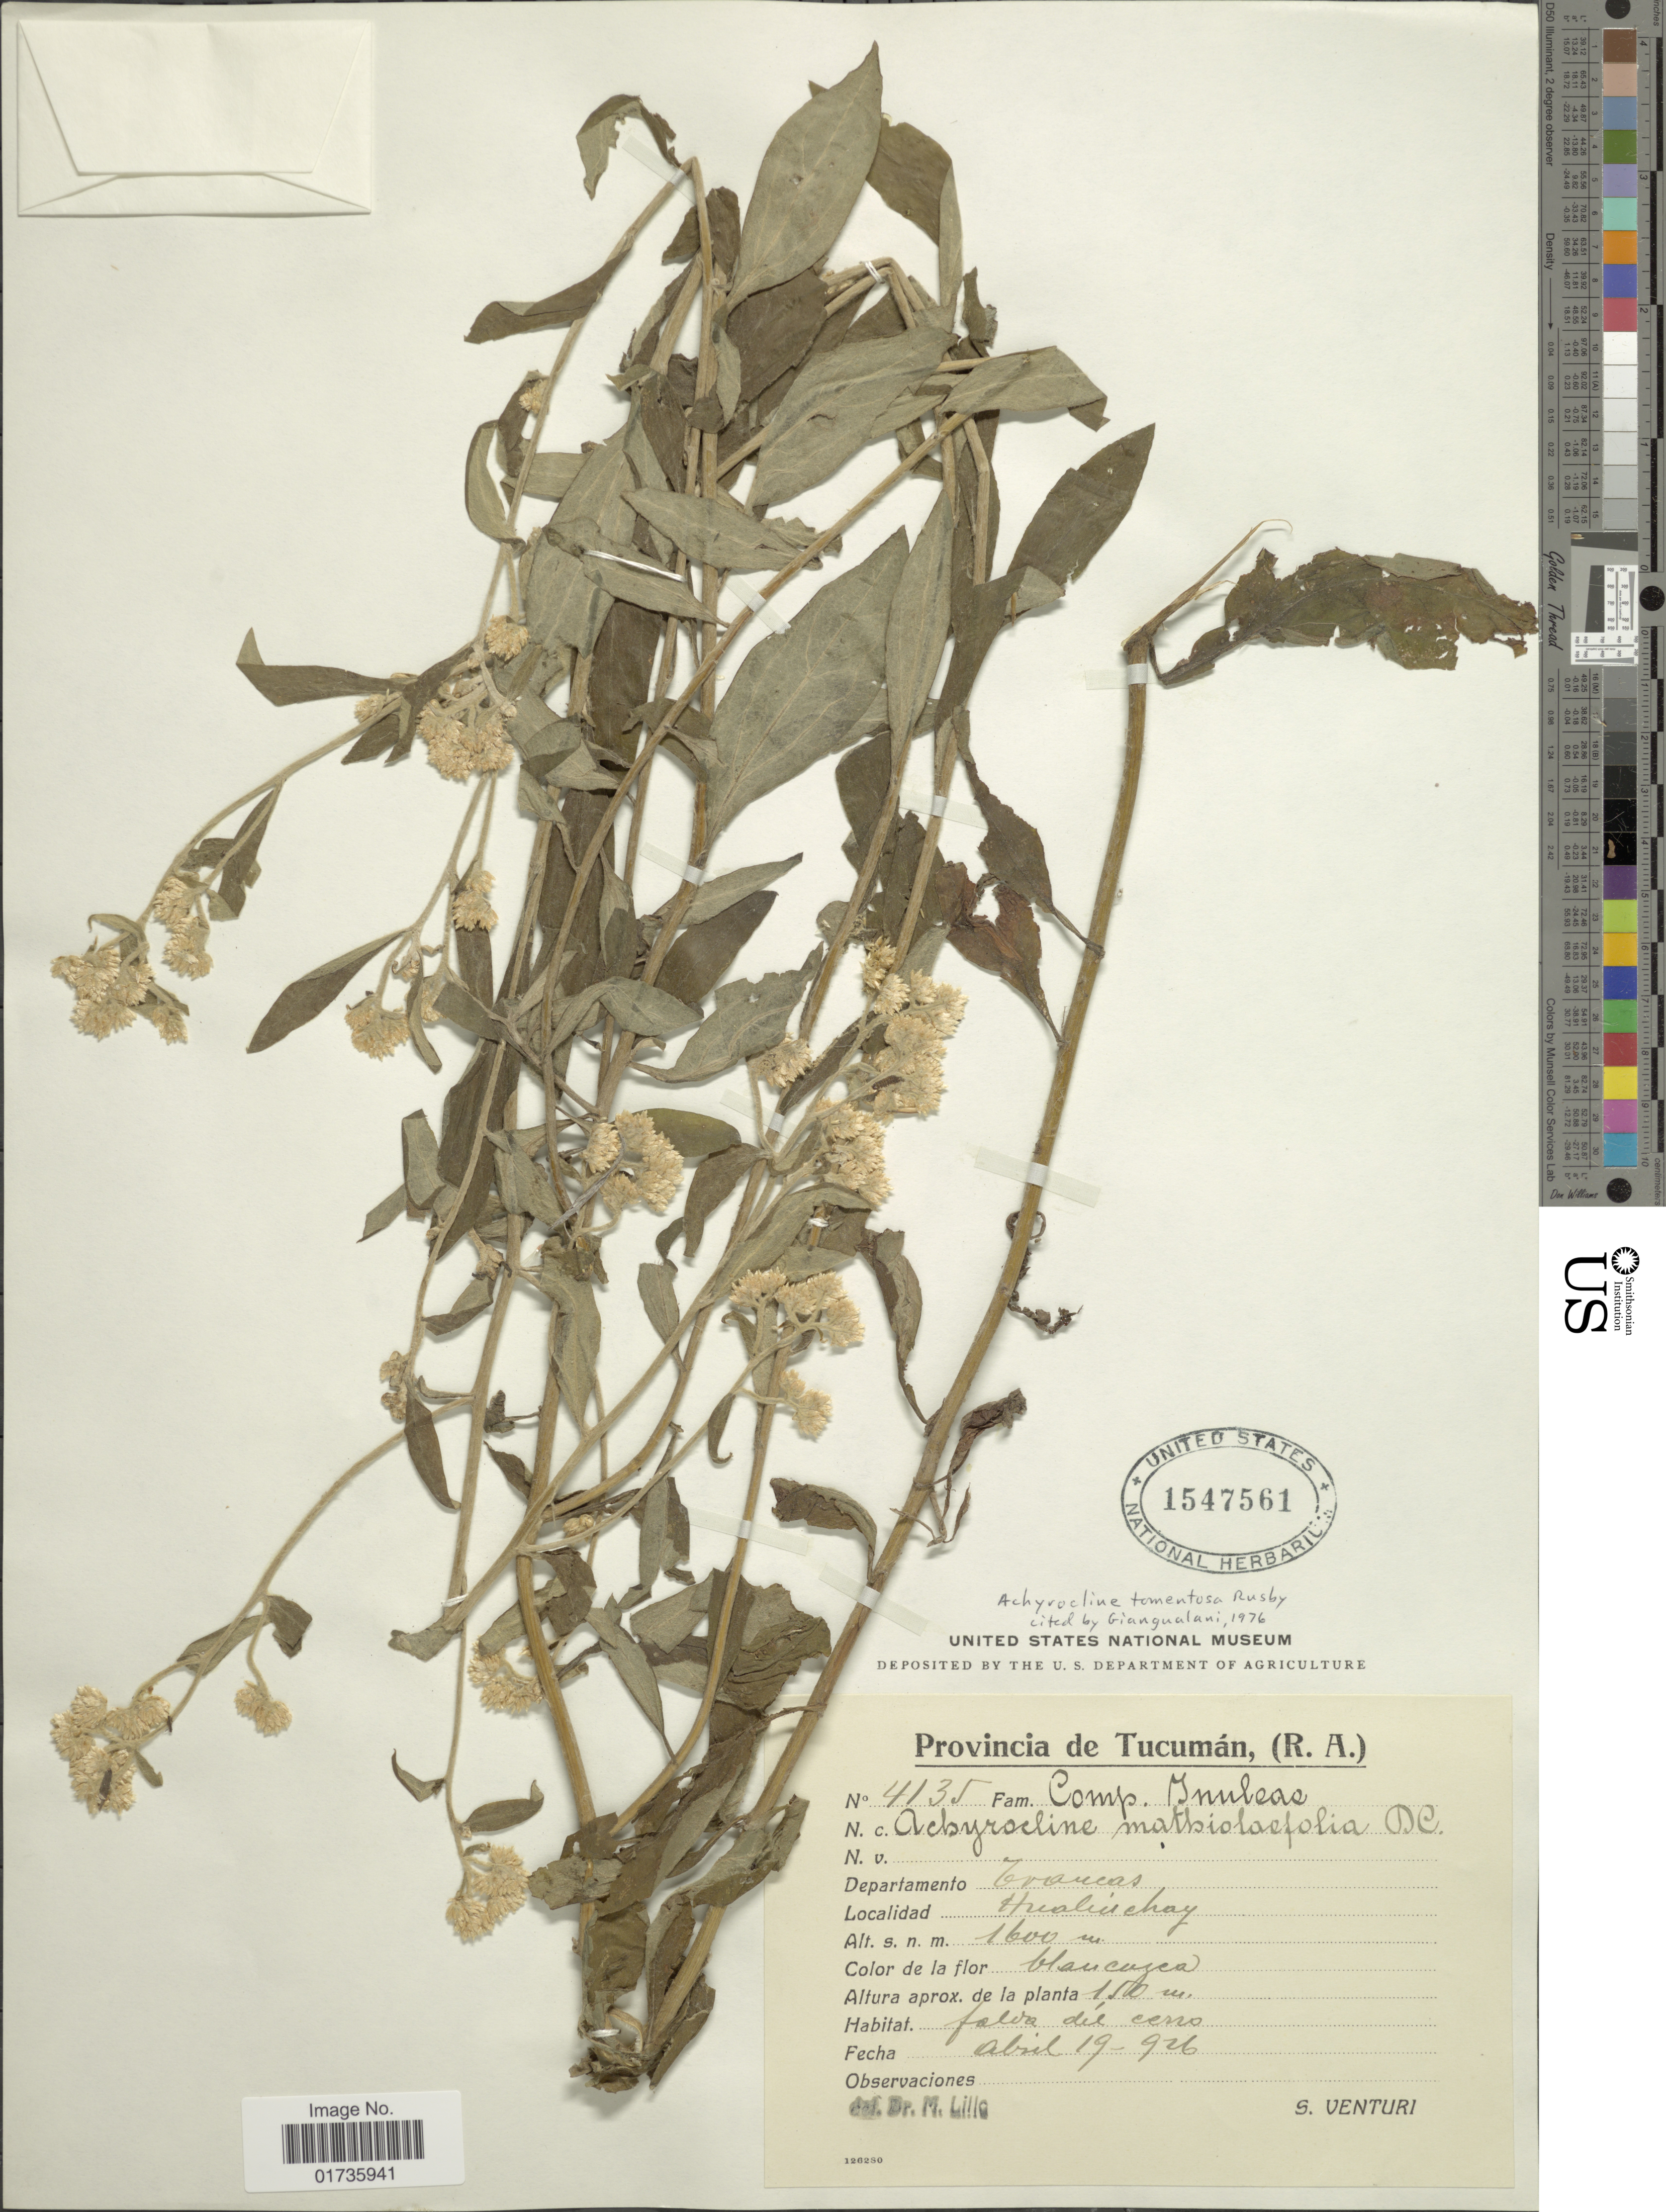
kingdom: Plantae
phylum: Tracheophyta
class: Magnoliopsida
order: Asterales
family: Asteraceae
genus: Achyrocline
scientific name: Achyrocline tomentosa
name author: Rusby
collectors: S. Venturi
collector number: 4135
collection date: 1926-04-19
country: Argentina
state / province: Tucumán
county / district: Trancas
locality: Hualinchay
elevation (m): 1600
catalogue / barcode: US 1547561